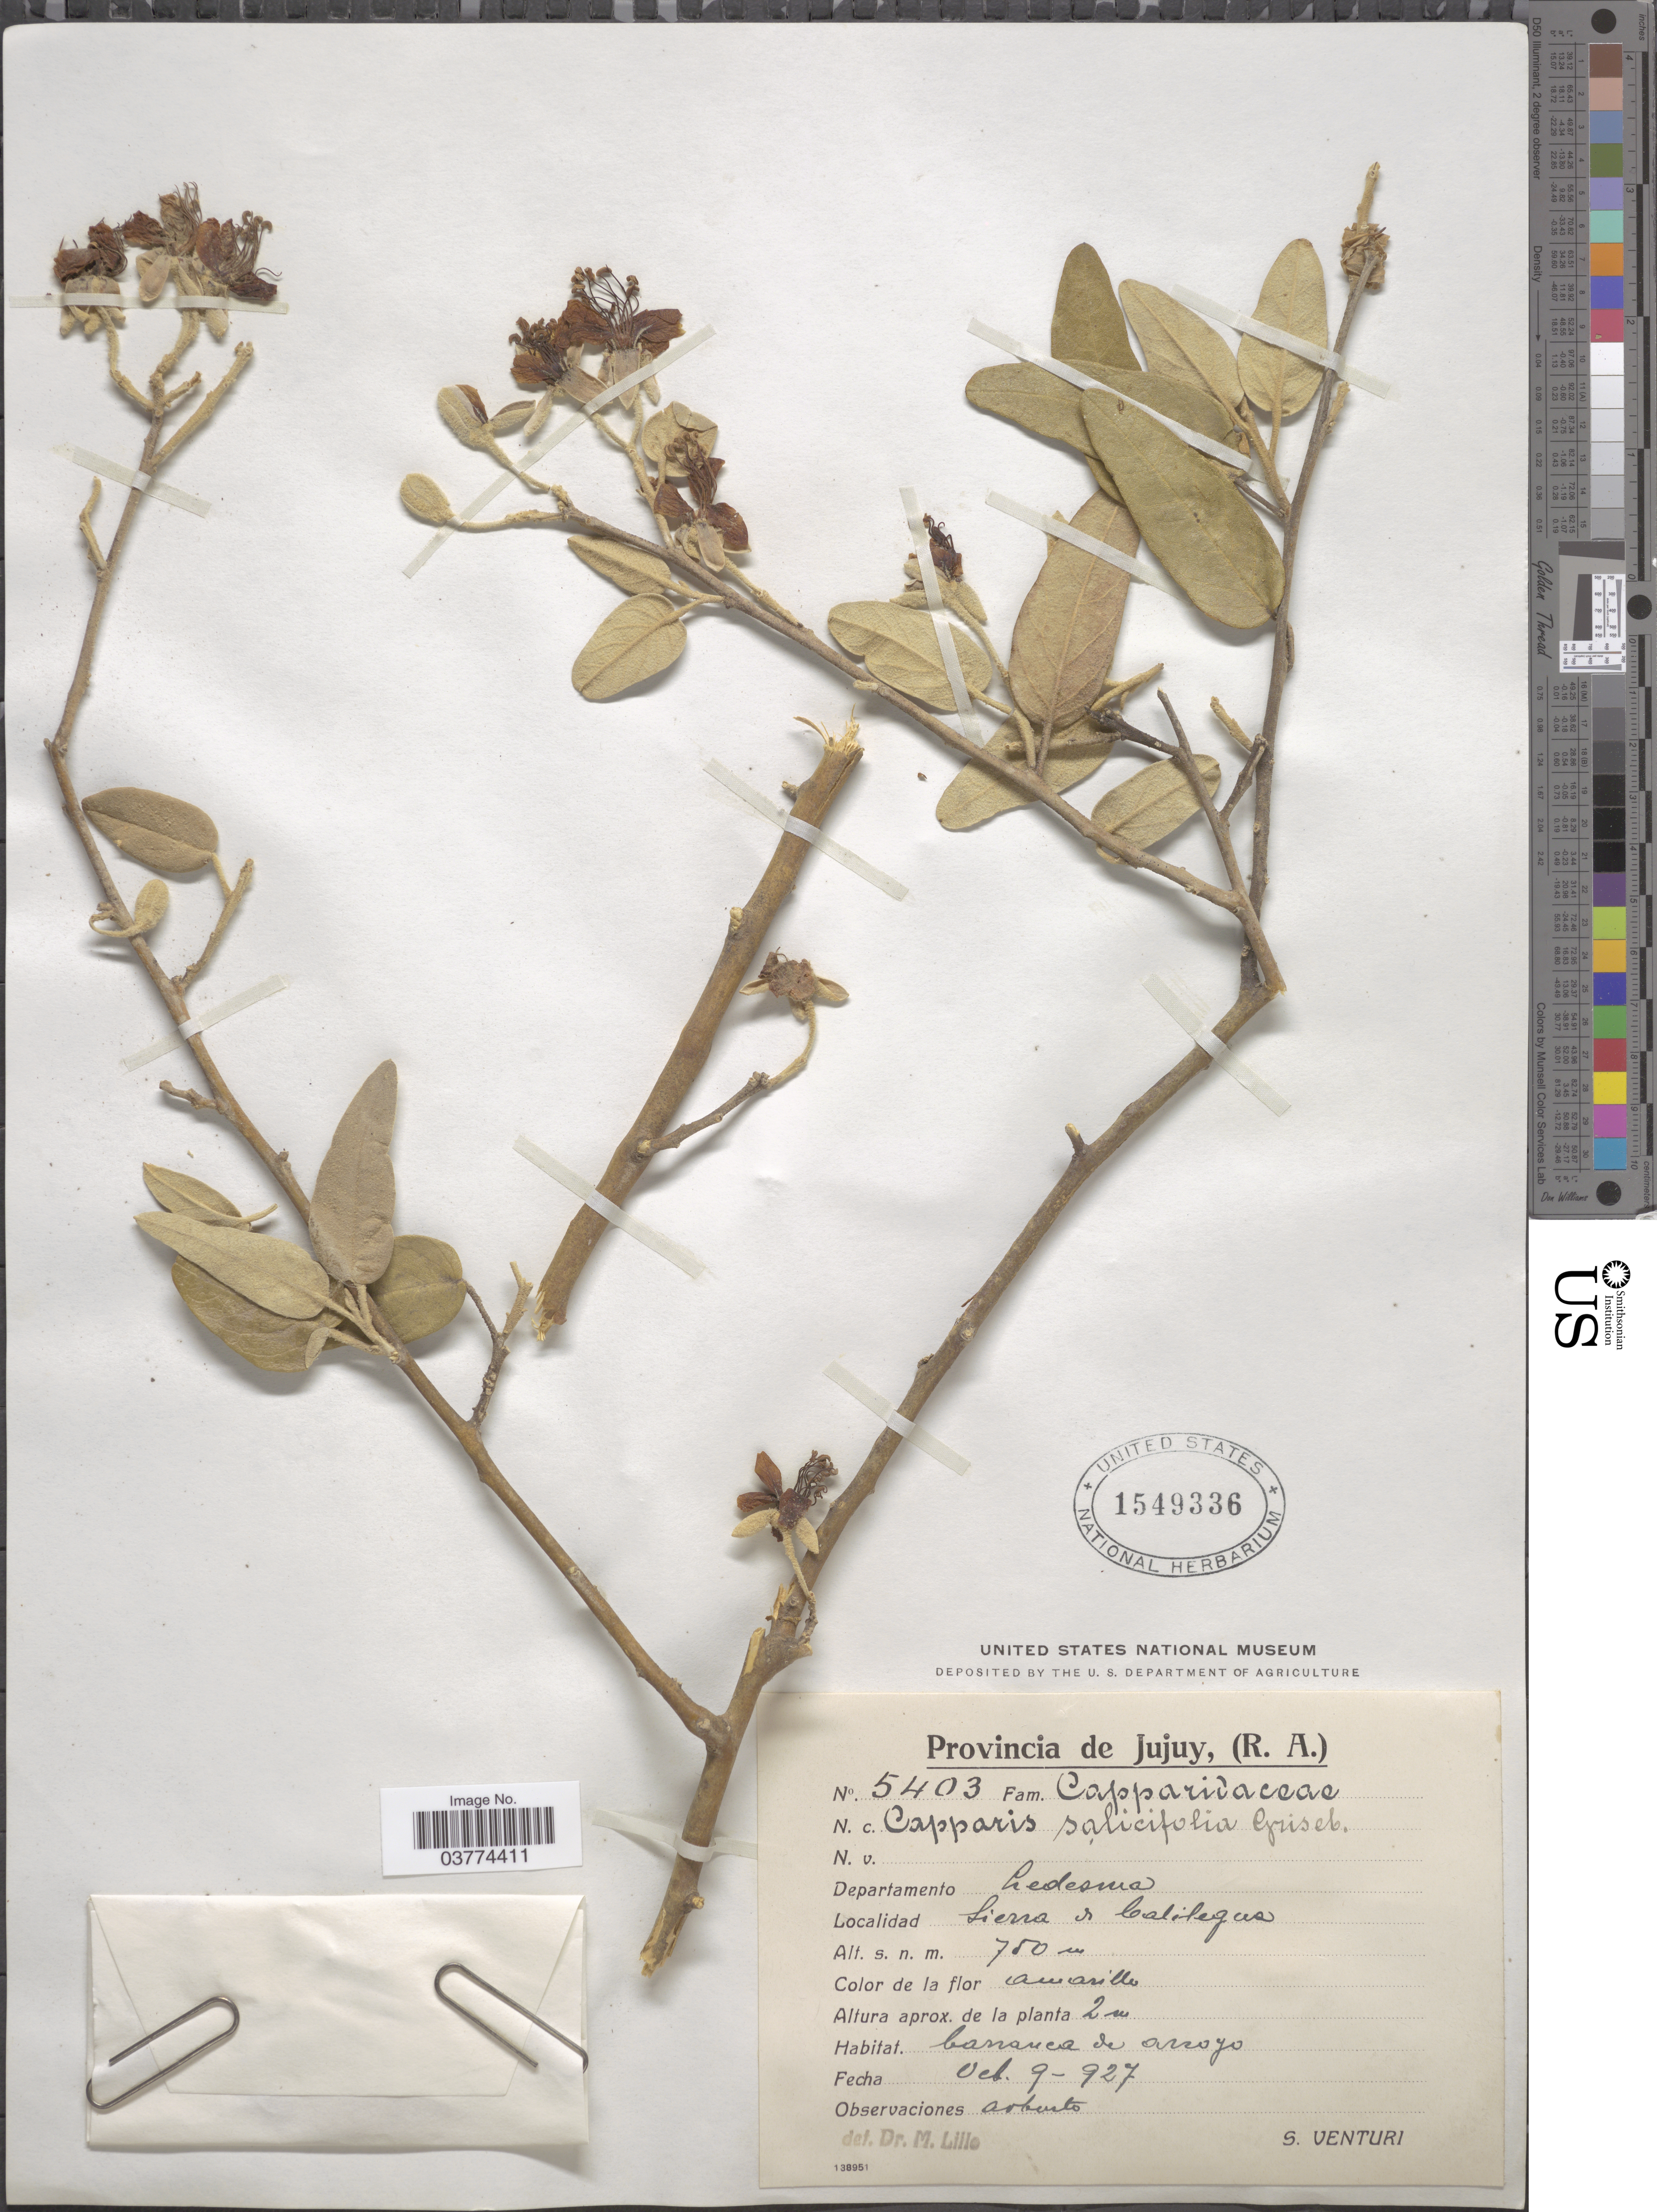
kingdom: Plantae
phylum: Tracheophyta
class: Magnoliopsida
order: Brassicales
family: Capparaceae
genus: Sarcotoxicum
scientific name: Sarcotoxicum salicifolium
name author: (Griseb.) Cornejo & Iltis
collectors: S. Venturi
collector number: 5403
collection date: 1927-10-09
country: Argentina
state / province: Jujuy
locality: Departamento Ledesma. Sierra de Calilegua.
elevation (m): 750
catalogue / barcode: US 1549336